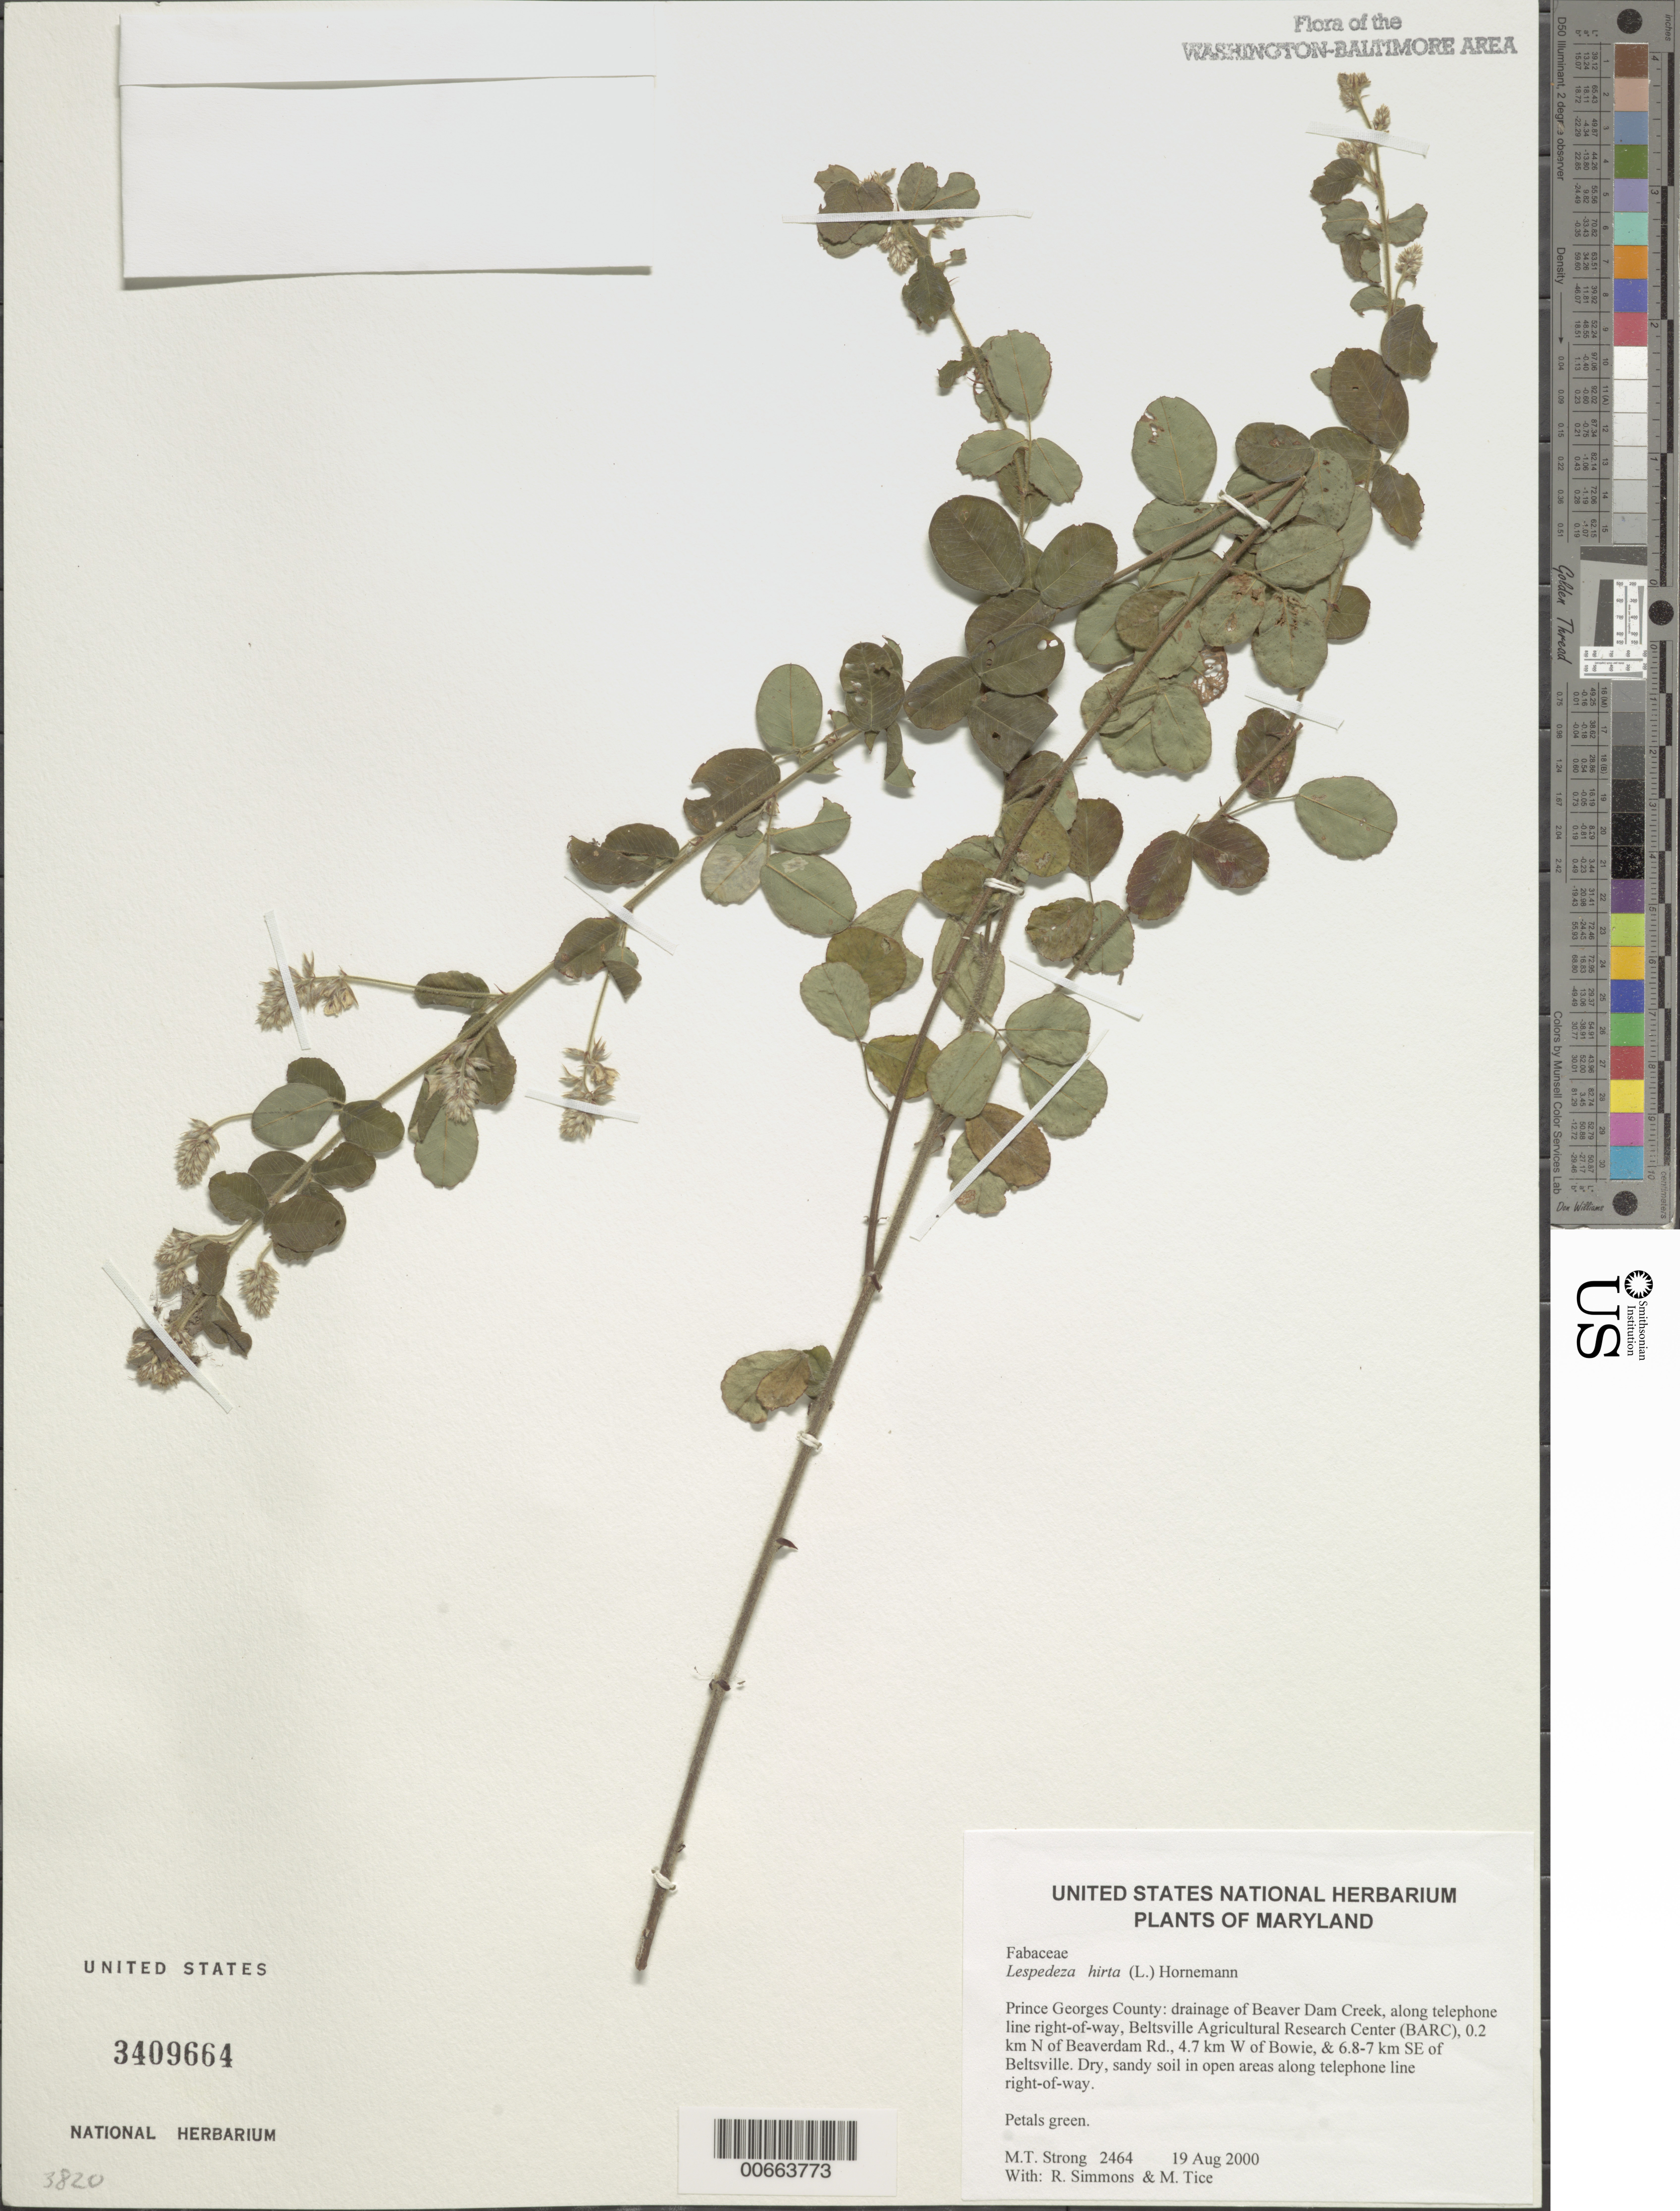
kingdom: Plantae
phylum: Tracheophyta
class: Magnoliopsida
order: Fabales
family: Fabaceae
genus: Lespedeza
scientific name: Lespedeza hirta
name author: (L.) Hornem.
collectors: M. T. Strong, R. Simmons & M. Tice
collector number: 2464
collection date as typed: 19 Aug 2000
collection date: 2000-08-19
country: United States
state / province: Maryland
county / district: Prince George's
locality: Drainage of Beaver Dam Creek, along telephone line right-of-way, Beltsville Agricultural Research Center (BARC), 0.2 km N of Beaverdam Rd., 4.7 km W of Bowie, & 6.8-7 km SE of Beltsville.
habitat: Dry, sandy soil in open areas along telephone line right-of-way.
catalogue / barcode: US 3409664